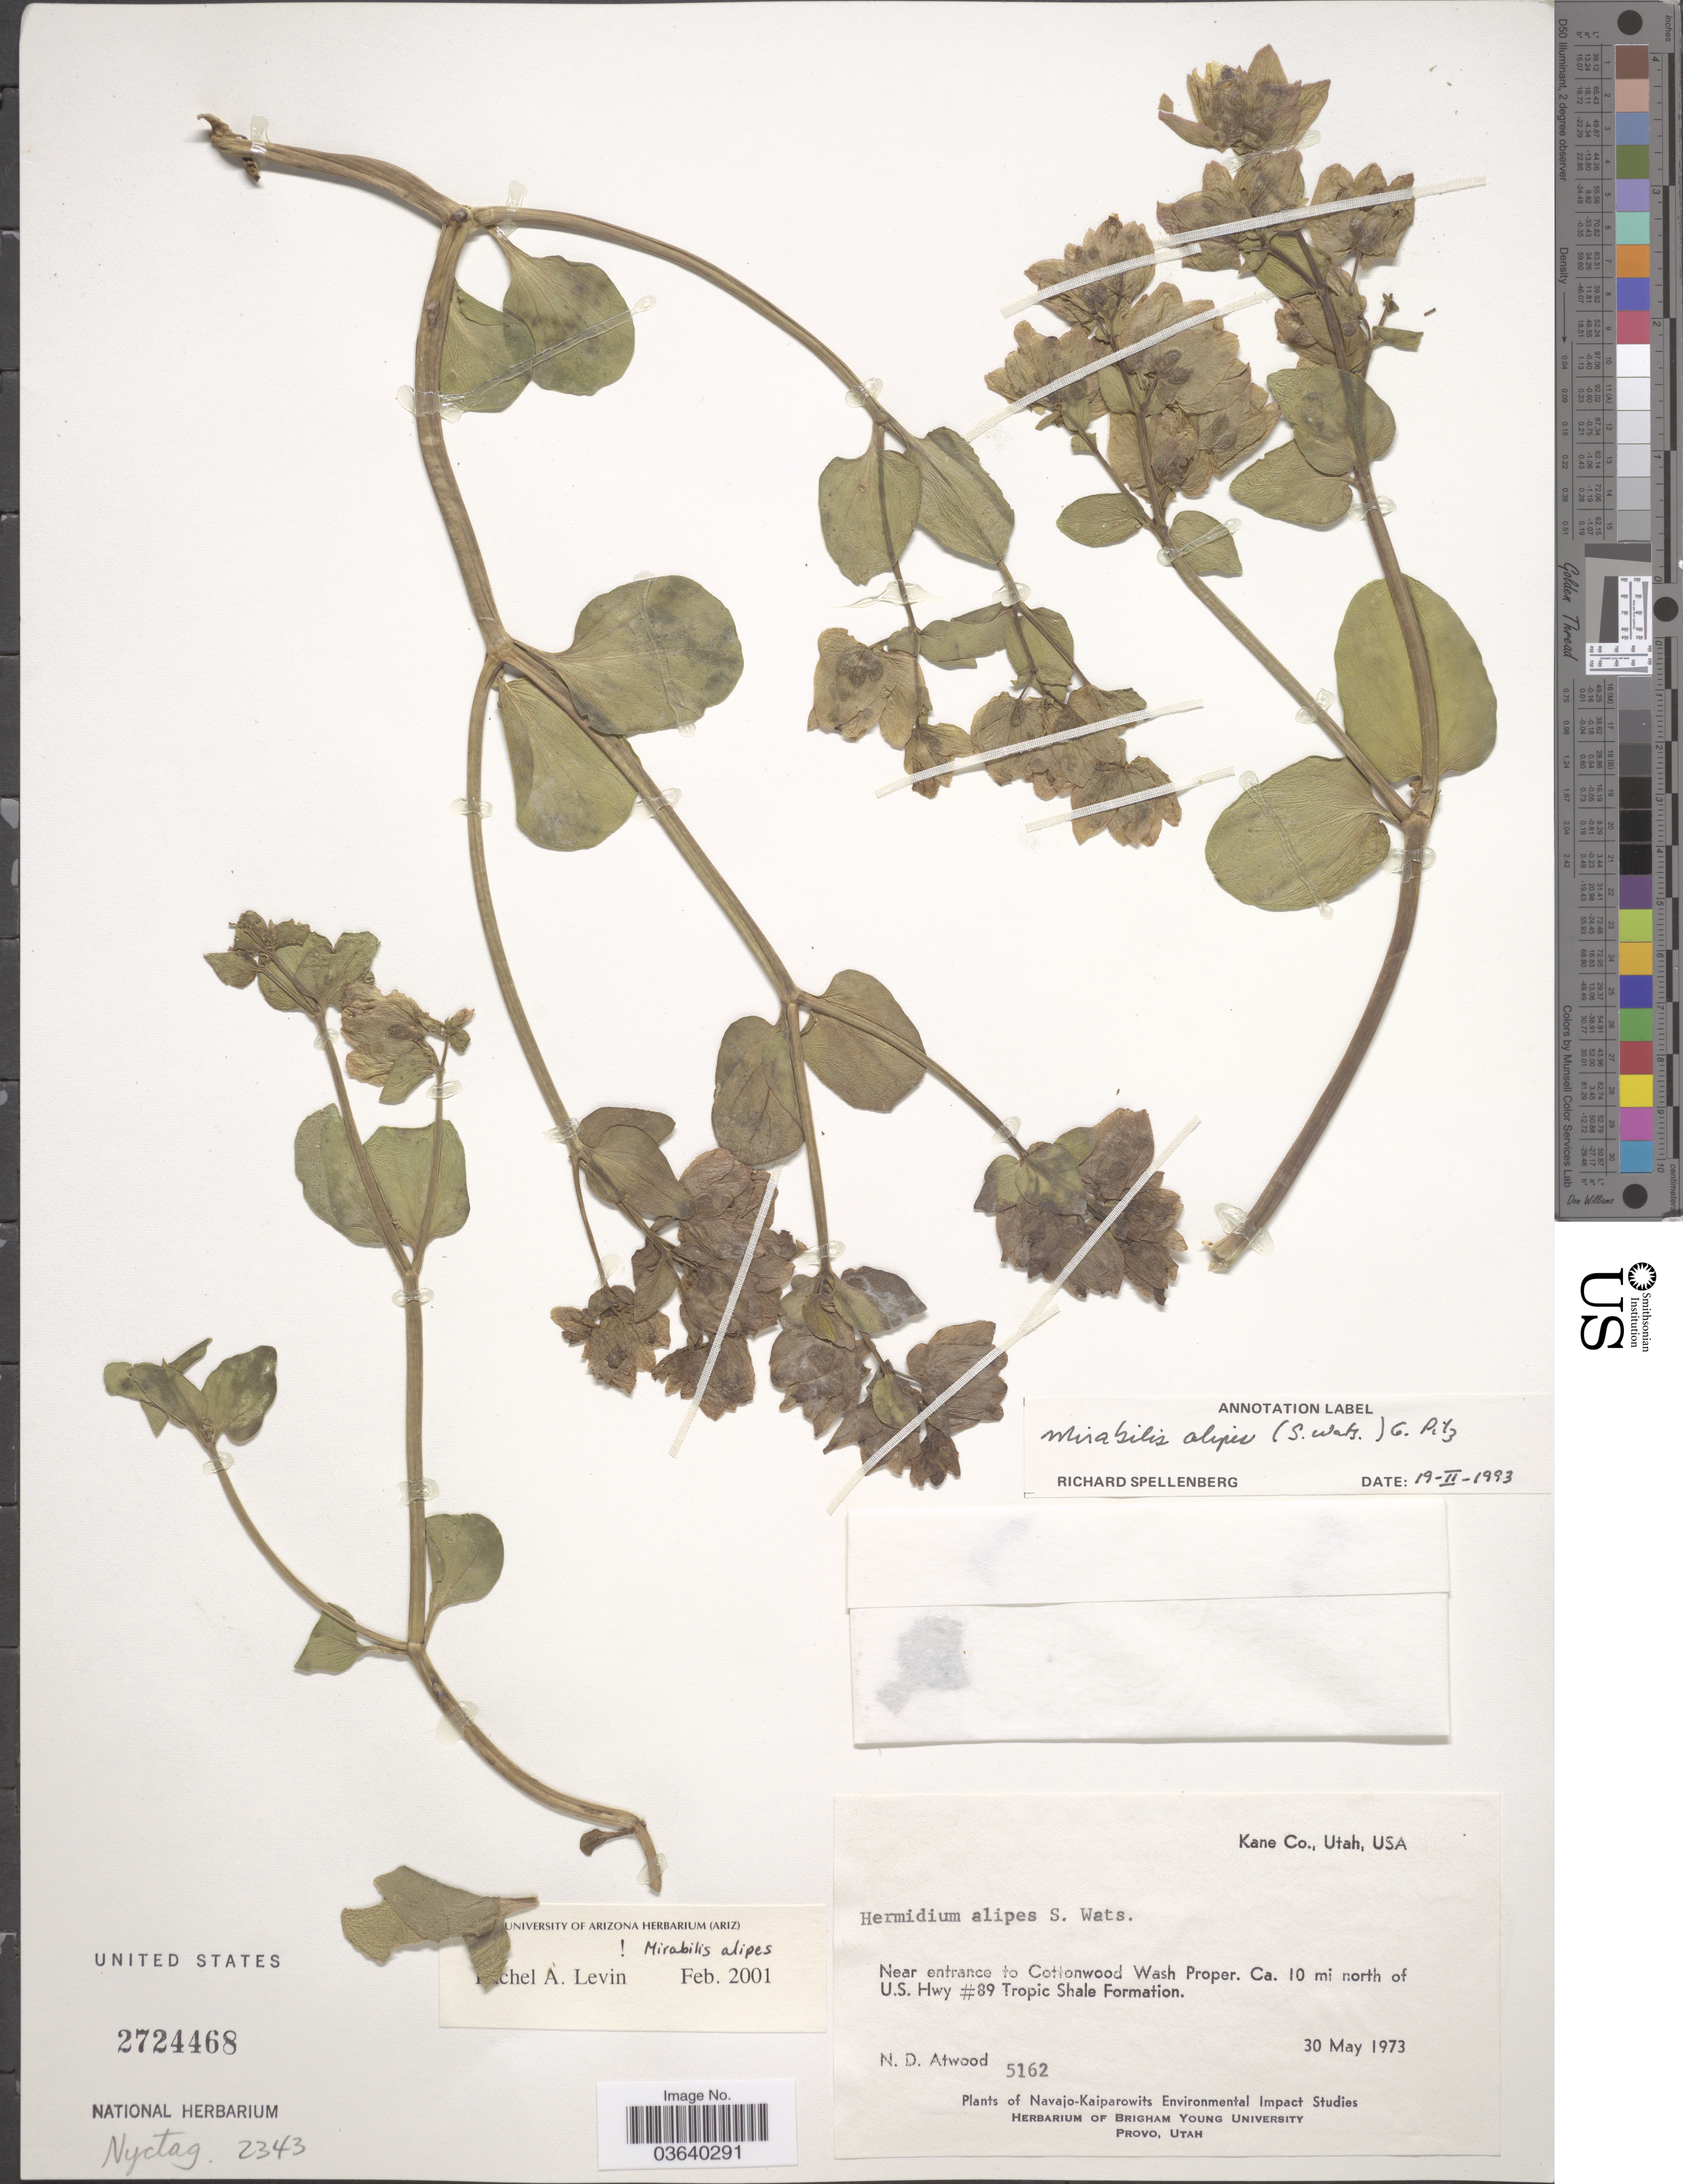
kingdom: Plantae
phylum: Tracheophyta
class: Magnoliopsida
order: Caryophyllales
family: Nyctaginaceae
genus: Mirabilis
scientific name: Mirabilis alipes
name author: (S. Watson) Pilz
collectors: N. Atwood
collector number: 5162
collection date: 1973-05-30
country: United States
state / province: Utah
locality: Kane Co. Near entrance to Cottonwood Wash Proper. Ca. 10 mi north of U.S. Hwy # 89 Tropic Shale Formation.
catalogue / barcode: US 2724468